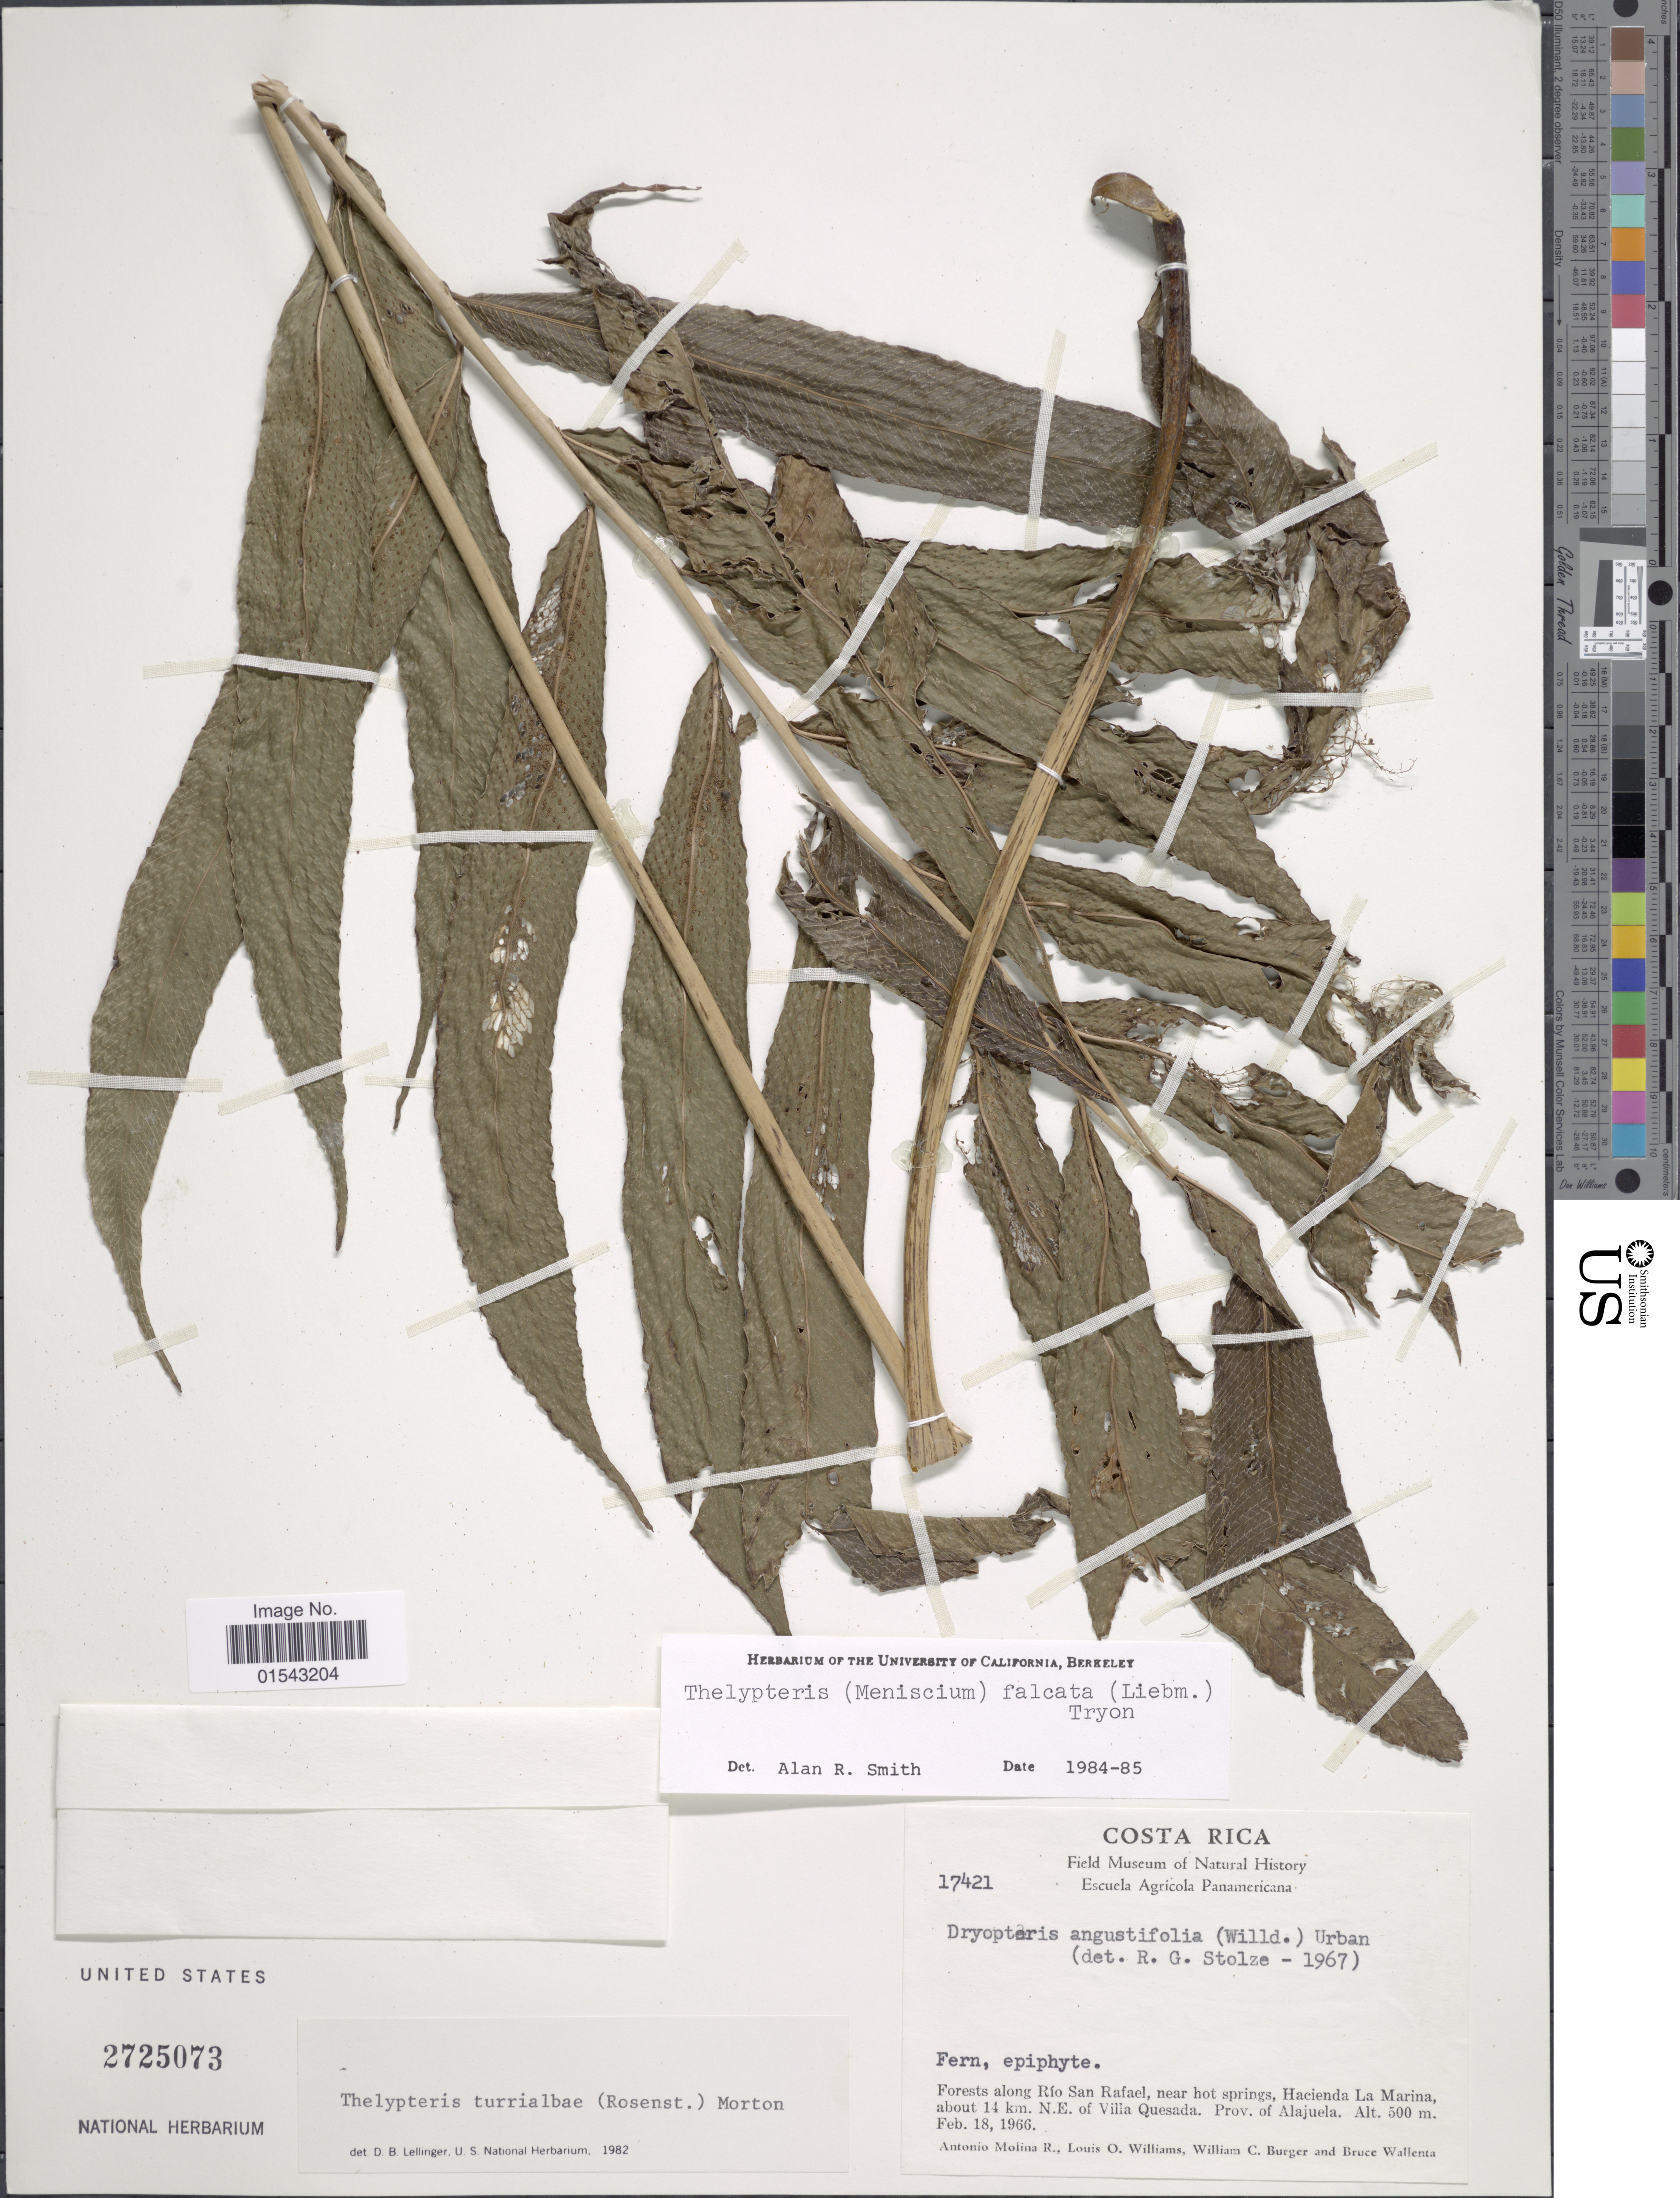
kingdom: Plantae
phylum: Tracheophyta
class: Polypodiopsida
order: Polypodiales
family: Thelypteridaceae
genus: Meniscium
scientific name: Meniscium falcatum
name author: Liebm.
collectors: A. Molina R., L. O. Williams, W. Burger & B. Wallenta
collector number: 17421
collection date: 1966-02-18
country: Costa Rica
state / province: Alajuela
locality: Forests along Rio San Rafael, near hot springs, Hacienda La Marina, about 14 km. N. E. of Villa Quesada, Prov. of Alajuela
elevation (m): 500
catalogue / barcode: US 2725073